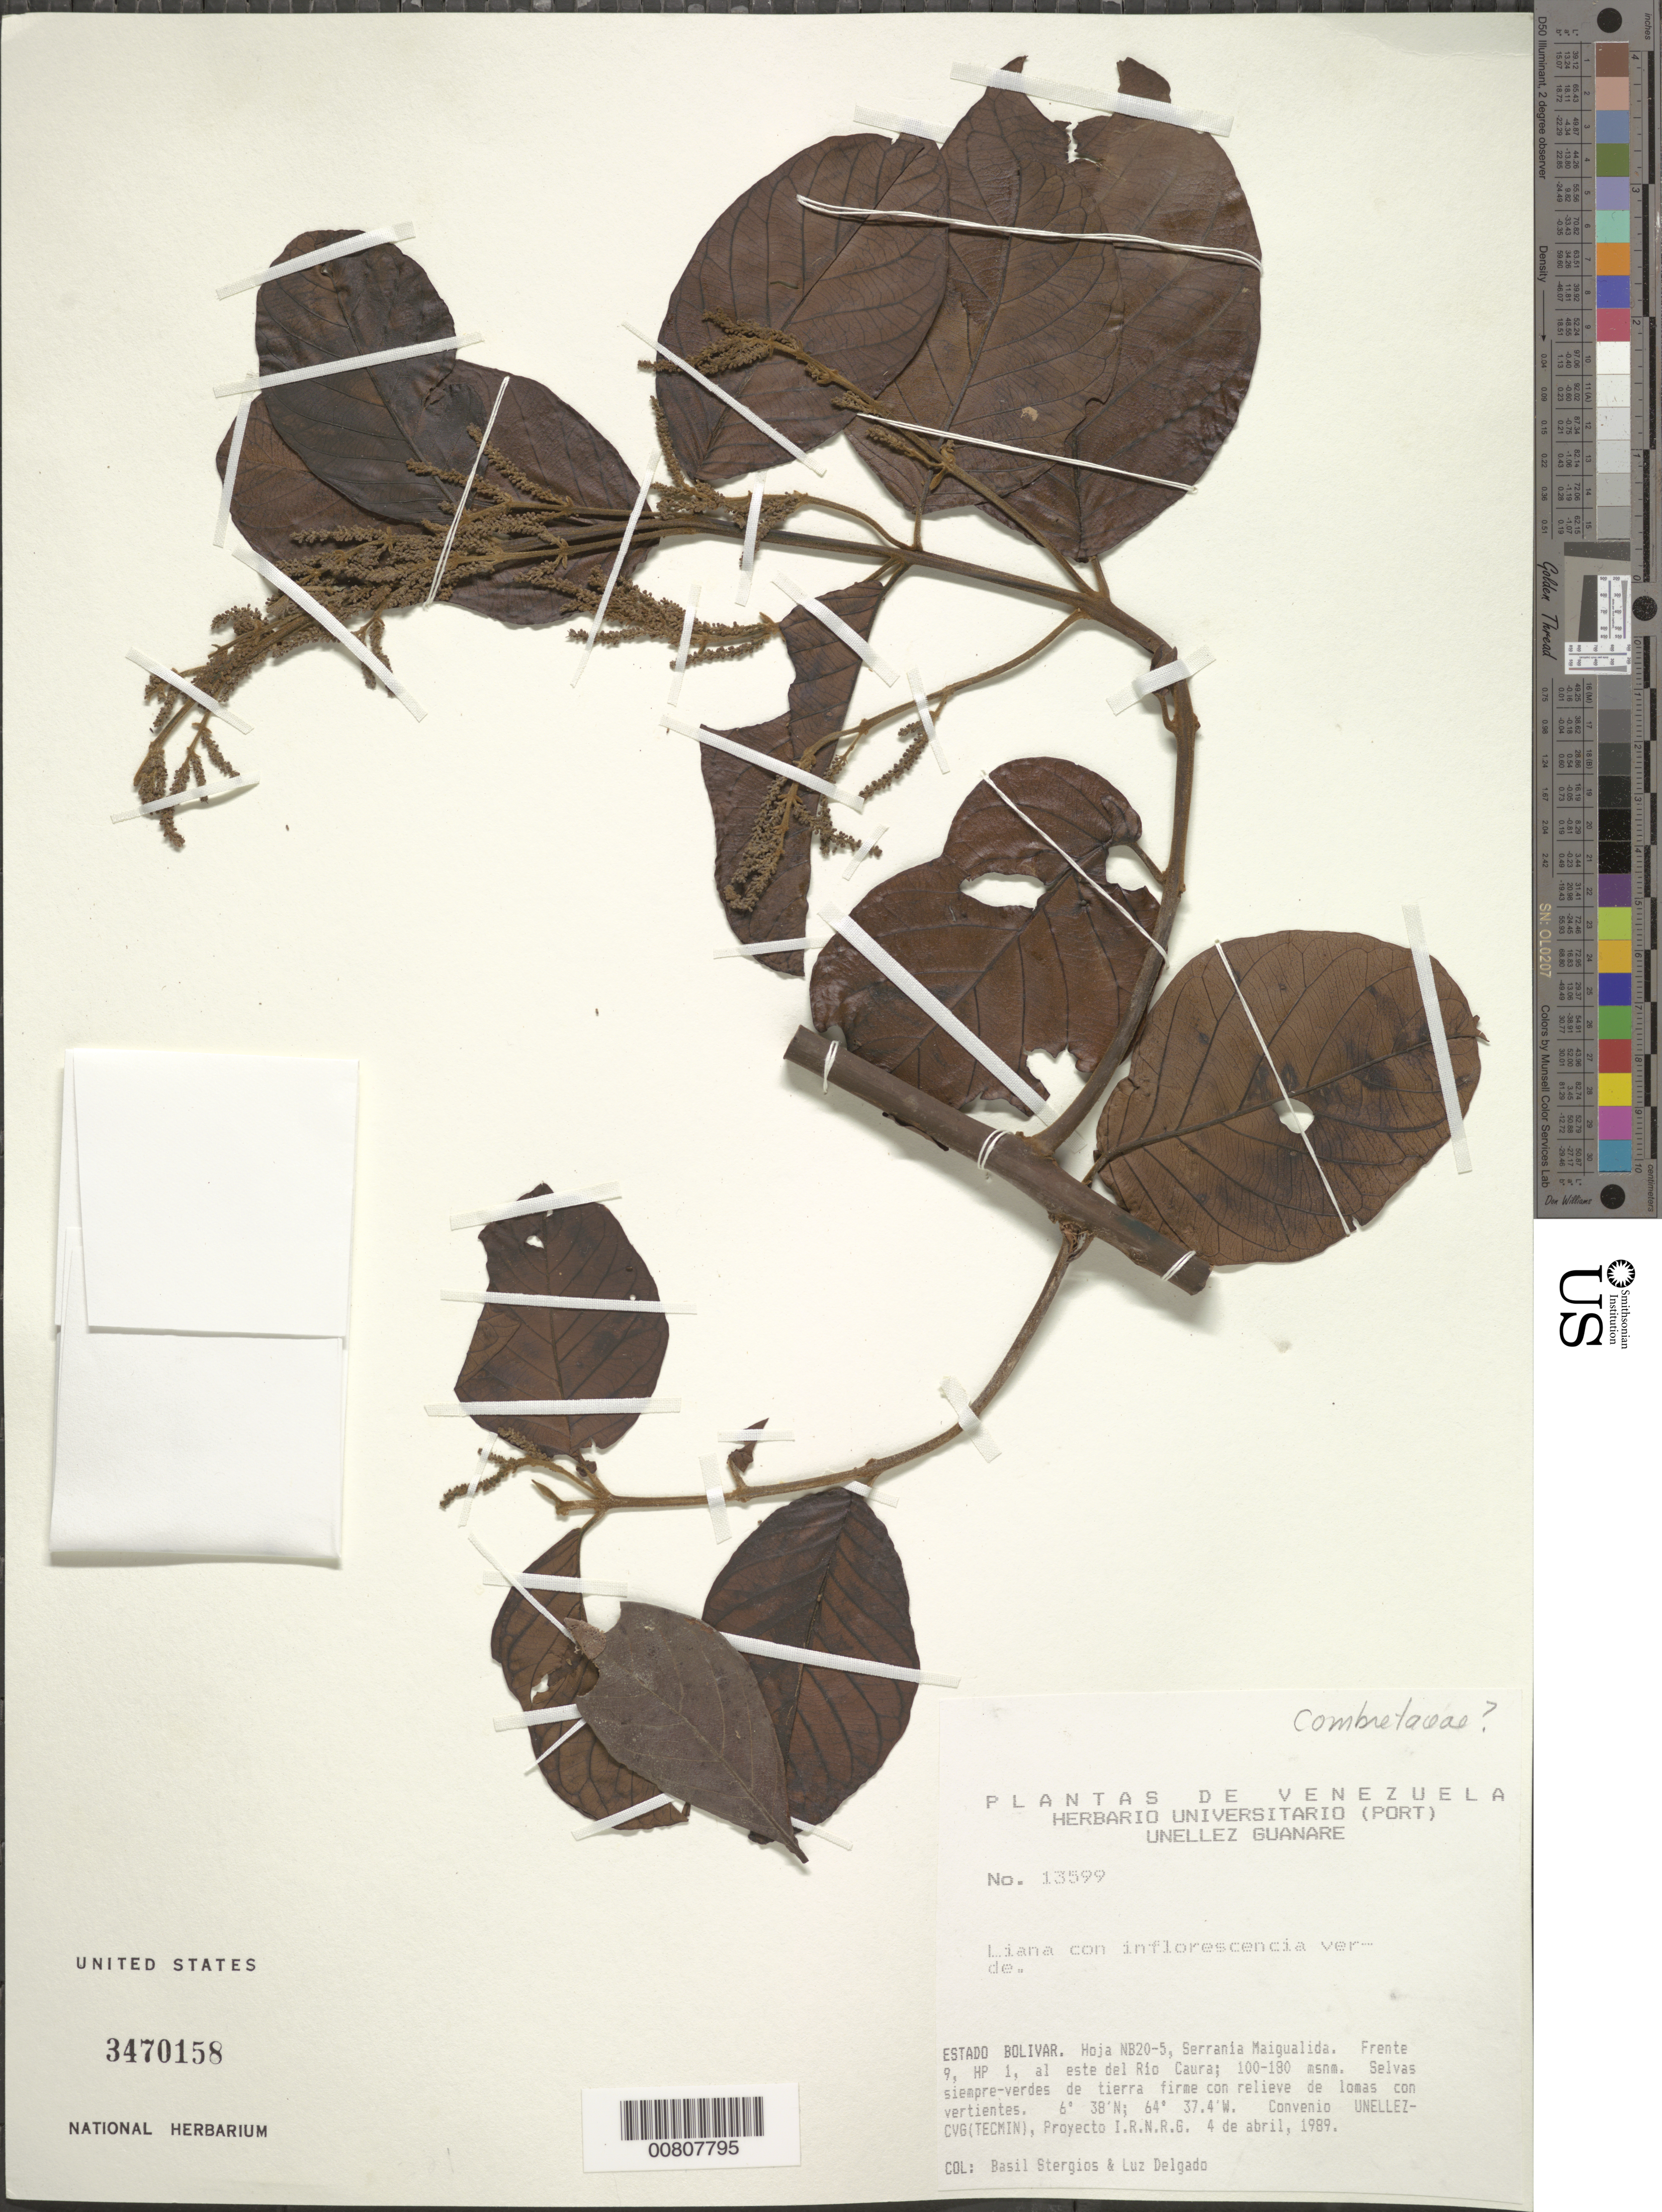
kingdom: Plantae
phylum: Tracheophyta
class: Magnoliopsida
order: Myrtales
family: Combretaceae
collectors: B. G. Stergios & L. Delgado V.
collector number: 13599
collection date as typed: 4-Apr-89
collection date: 1989-04-04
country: Venezuela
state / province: Bolívar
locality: Serrania Maigualida, E del río Caura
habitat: Selvas siempre-verdes de tierra firme con relieve de lomas con vertientes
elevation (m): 100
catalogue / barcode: US 3470158